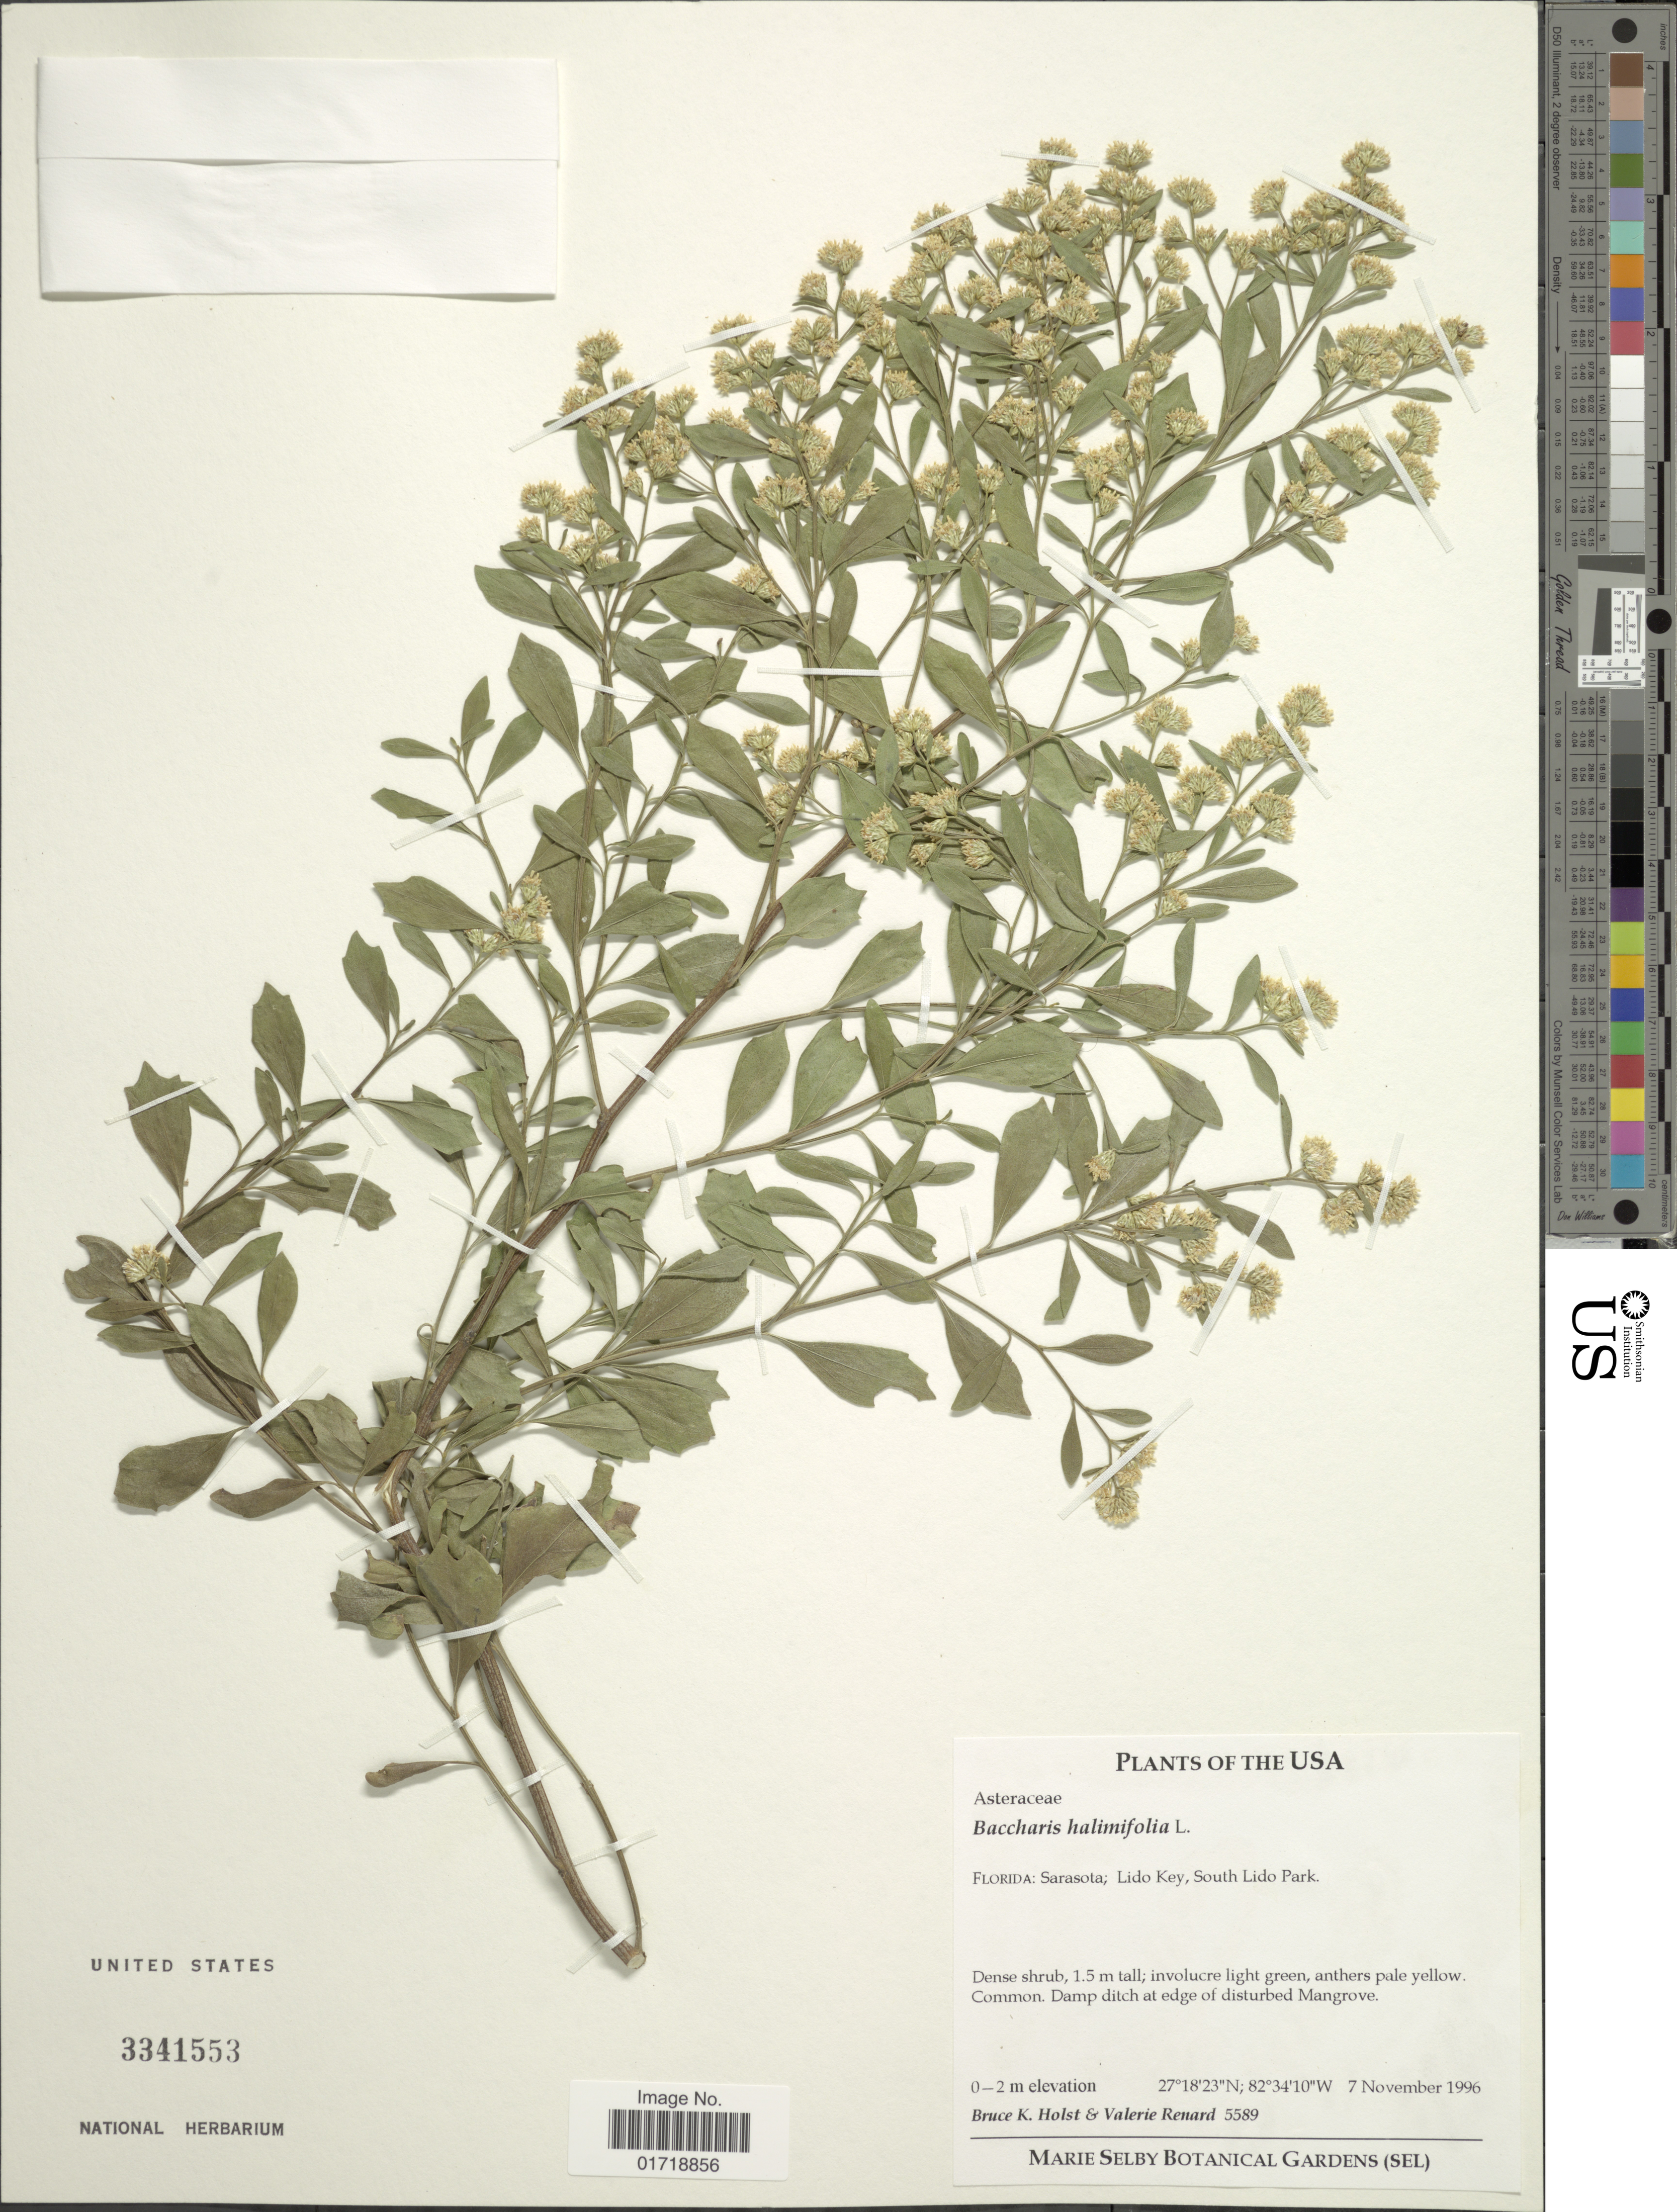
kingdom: Plantae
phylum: Tracheophyta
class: Magnoliopsida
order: Asterales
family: Asteraceae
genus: Baccharis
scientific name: Baccharis halimifolia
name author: L.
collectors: B. Holst & V. Renard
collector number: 5589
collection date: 1996-11-07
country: United States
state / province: Florida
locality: Florida: Sarasota; Lido Key, South Lido Park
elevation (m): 0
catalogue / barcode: US 3341553